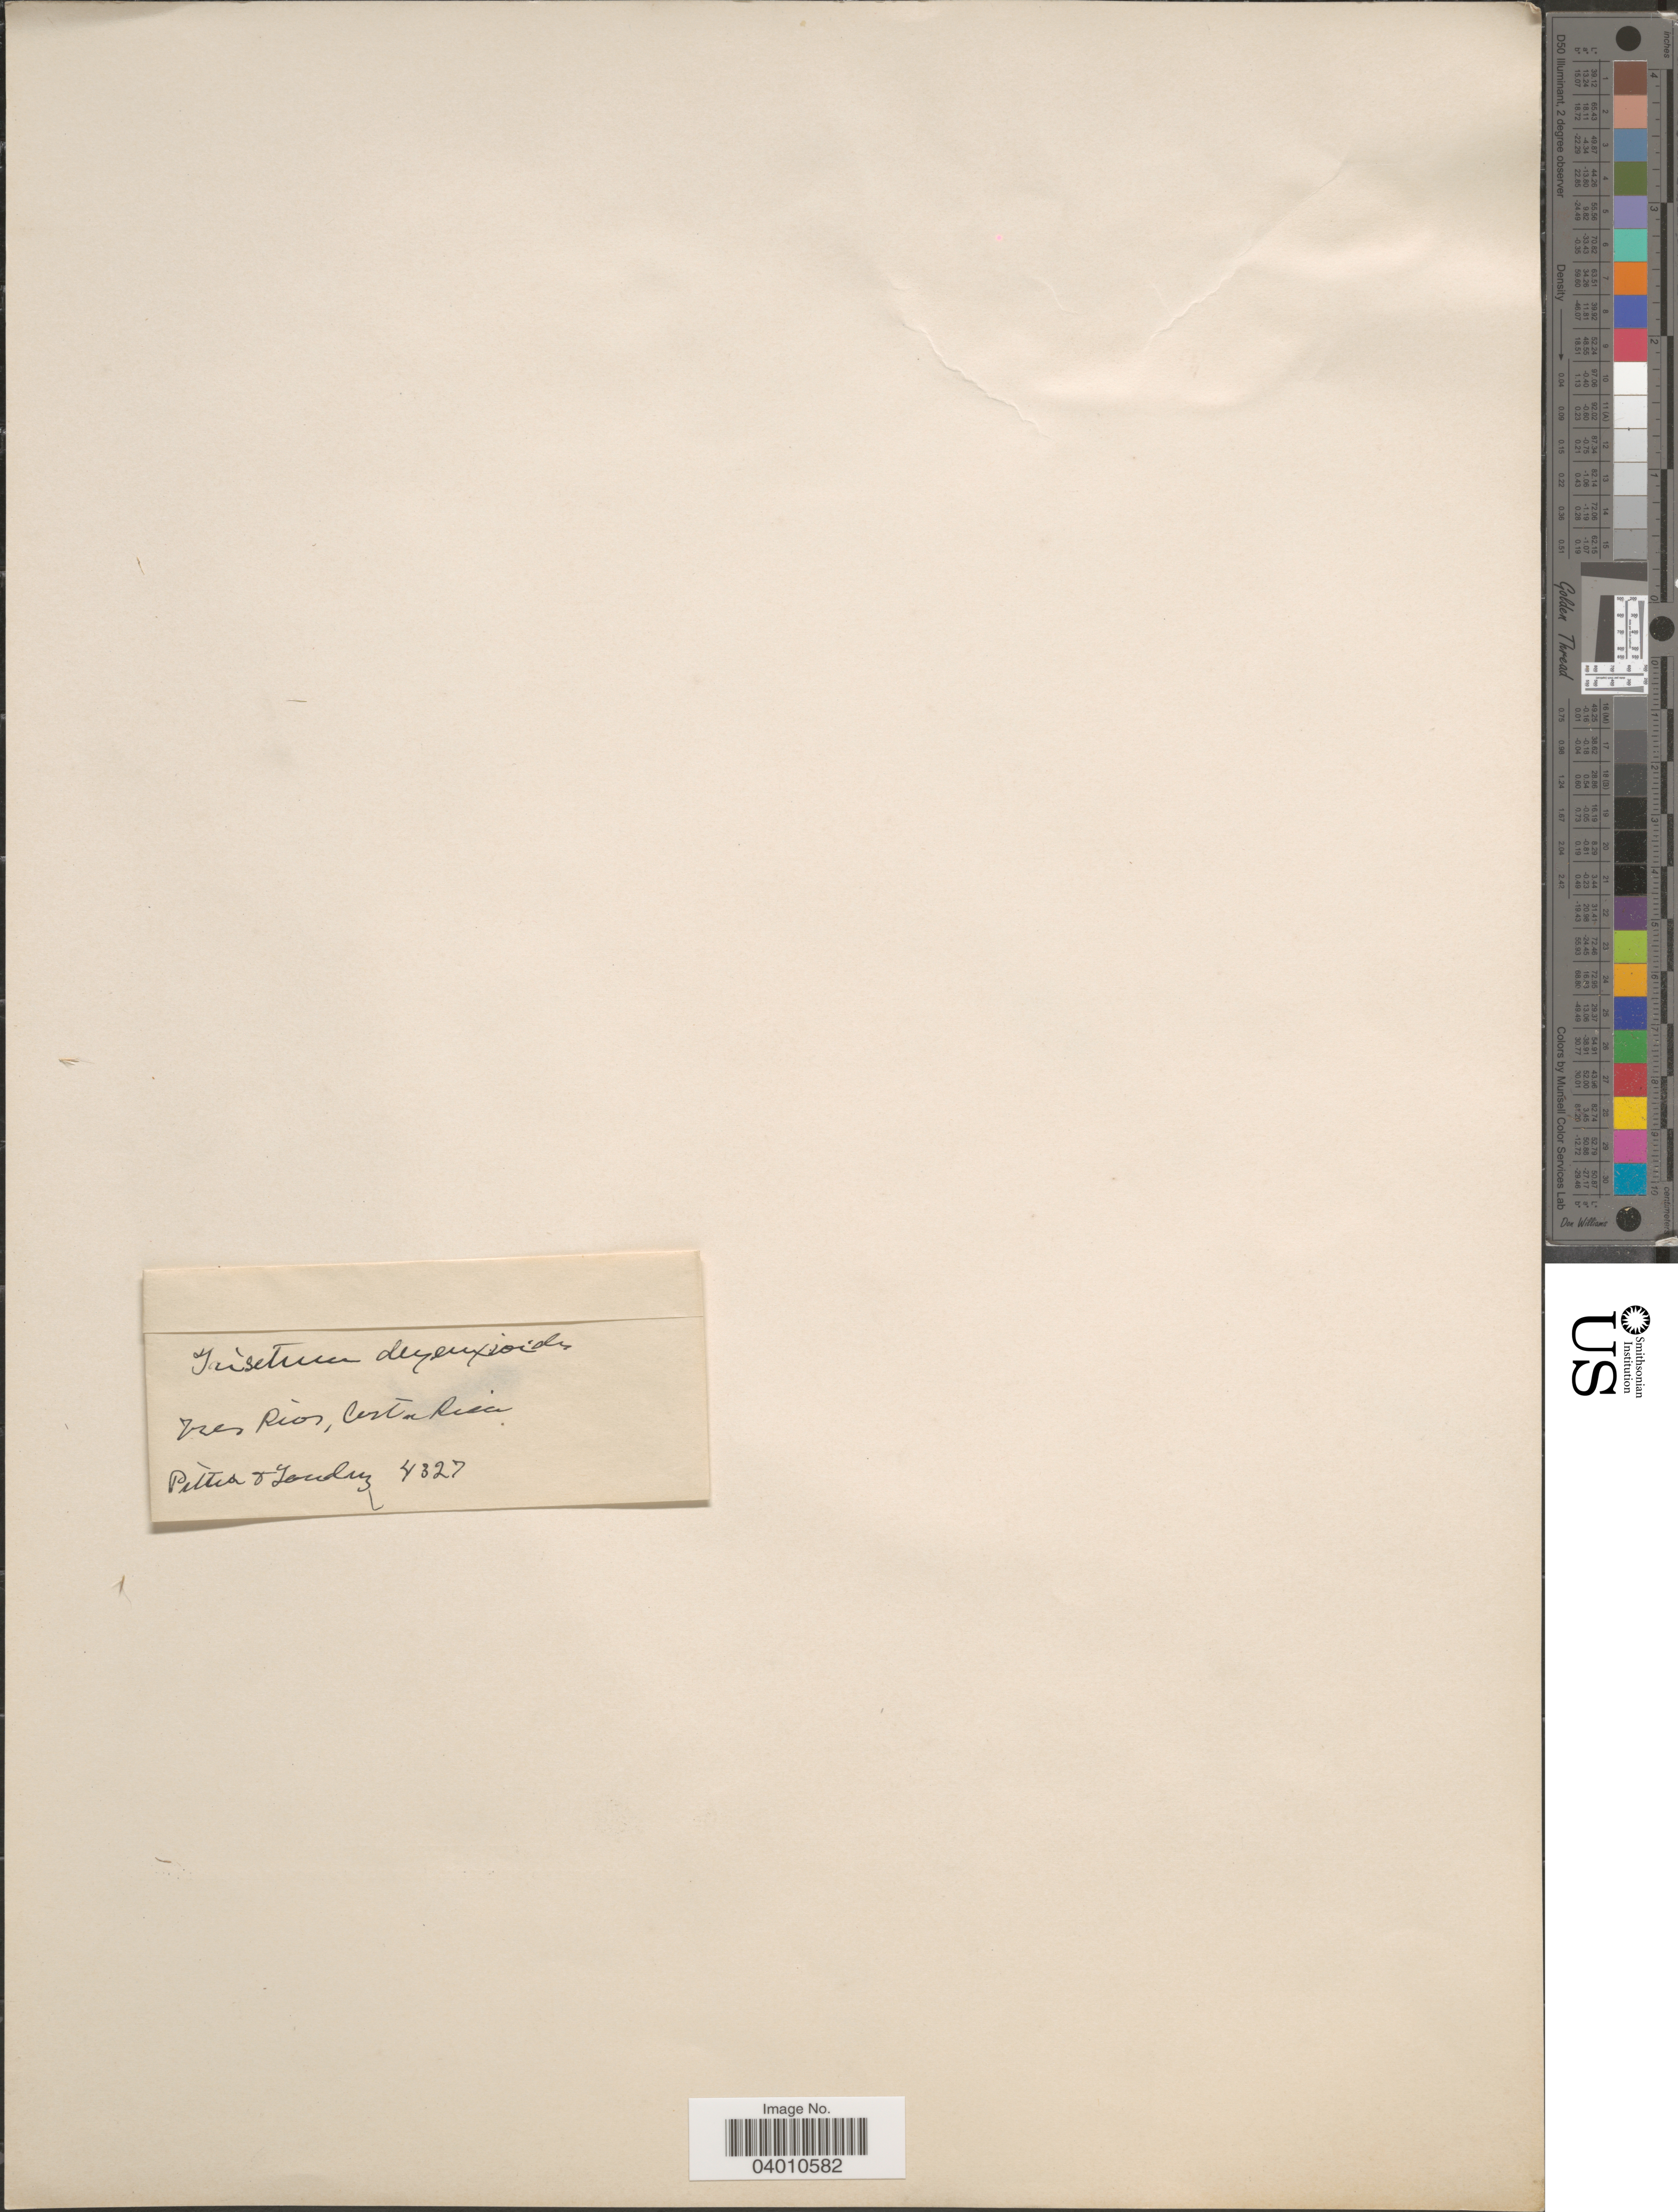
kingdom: Plantae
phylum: Tracheophyta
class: Liliopsida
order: Poales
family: Poaceae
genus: Peyritschia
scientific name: Peyritschia deyeuxioides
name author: (Kunth) Finot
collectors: Pittier, -- & Tonduz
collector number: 4327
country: Costa Rica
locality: Tres Rios.